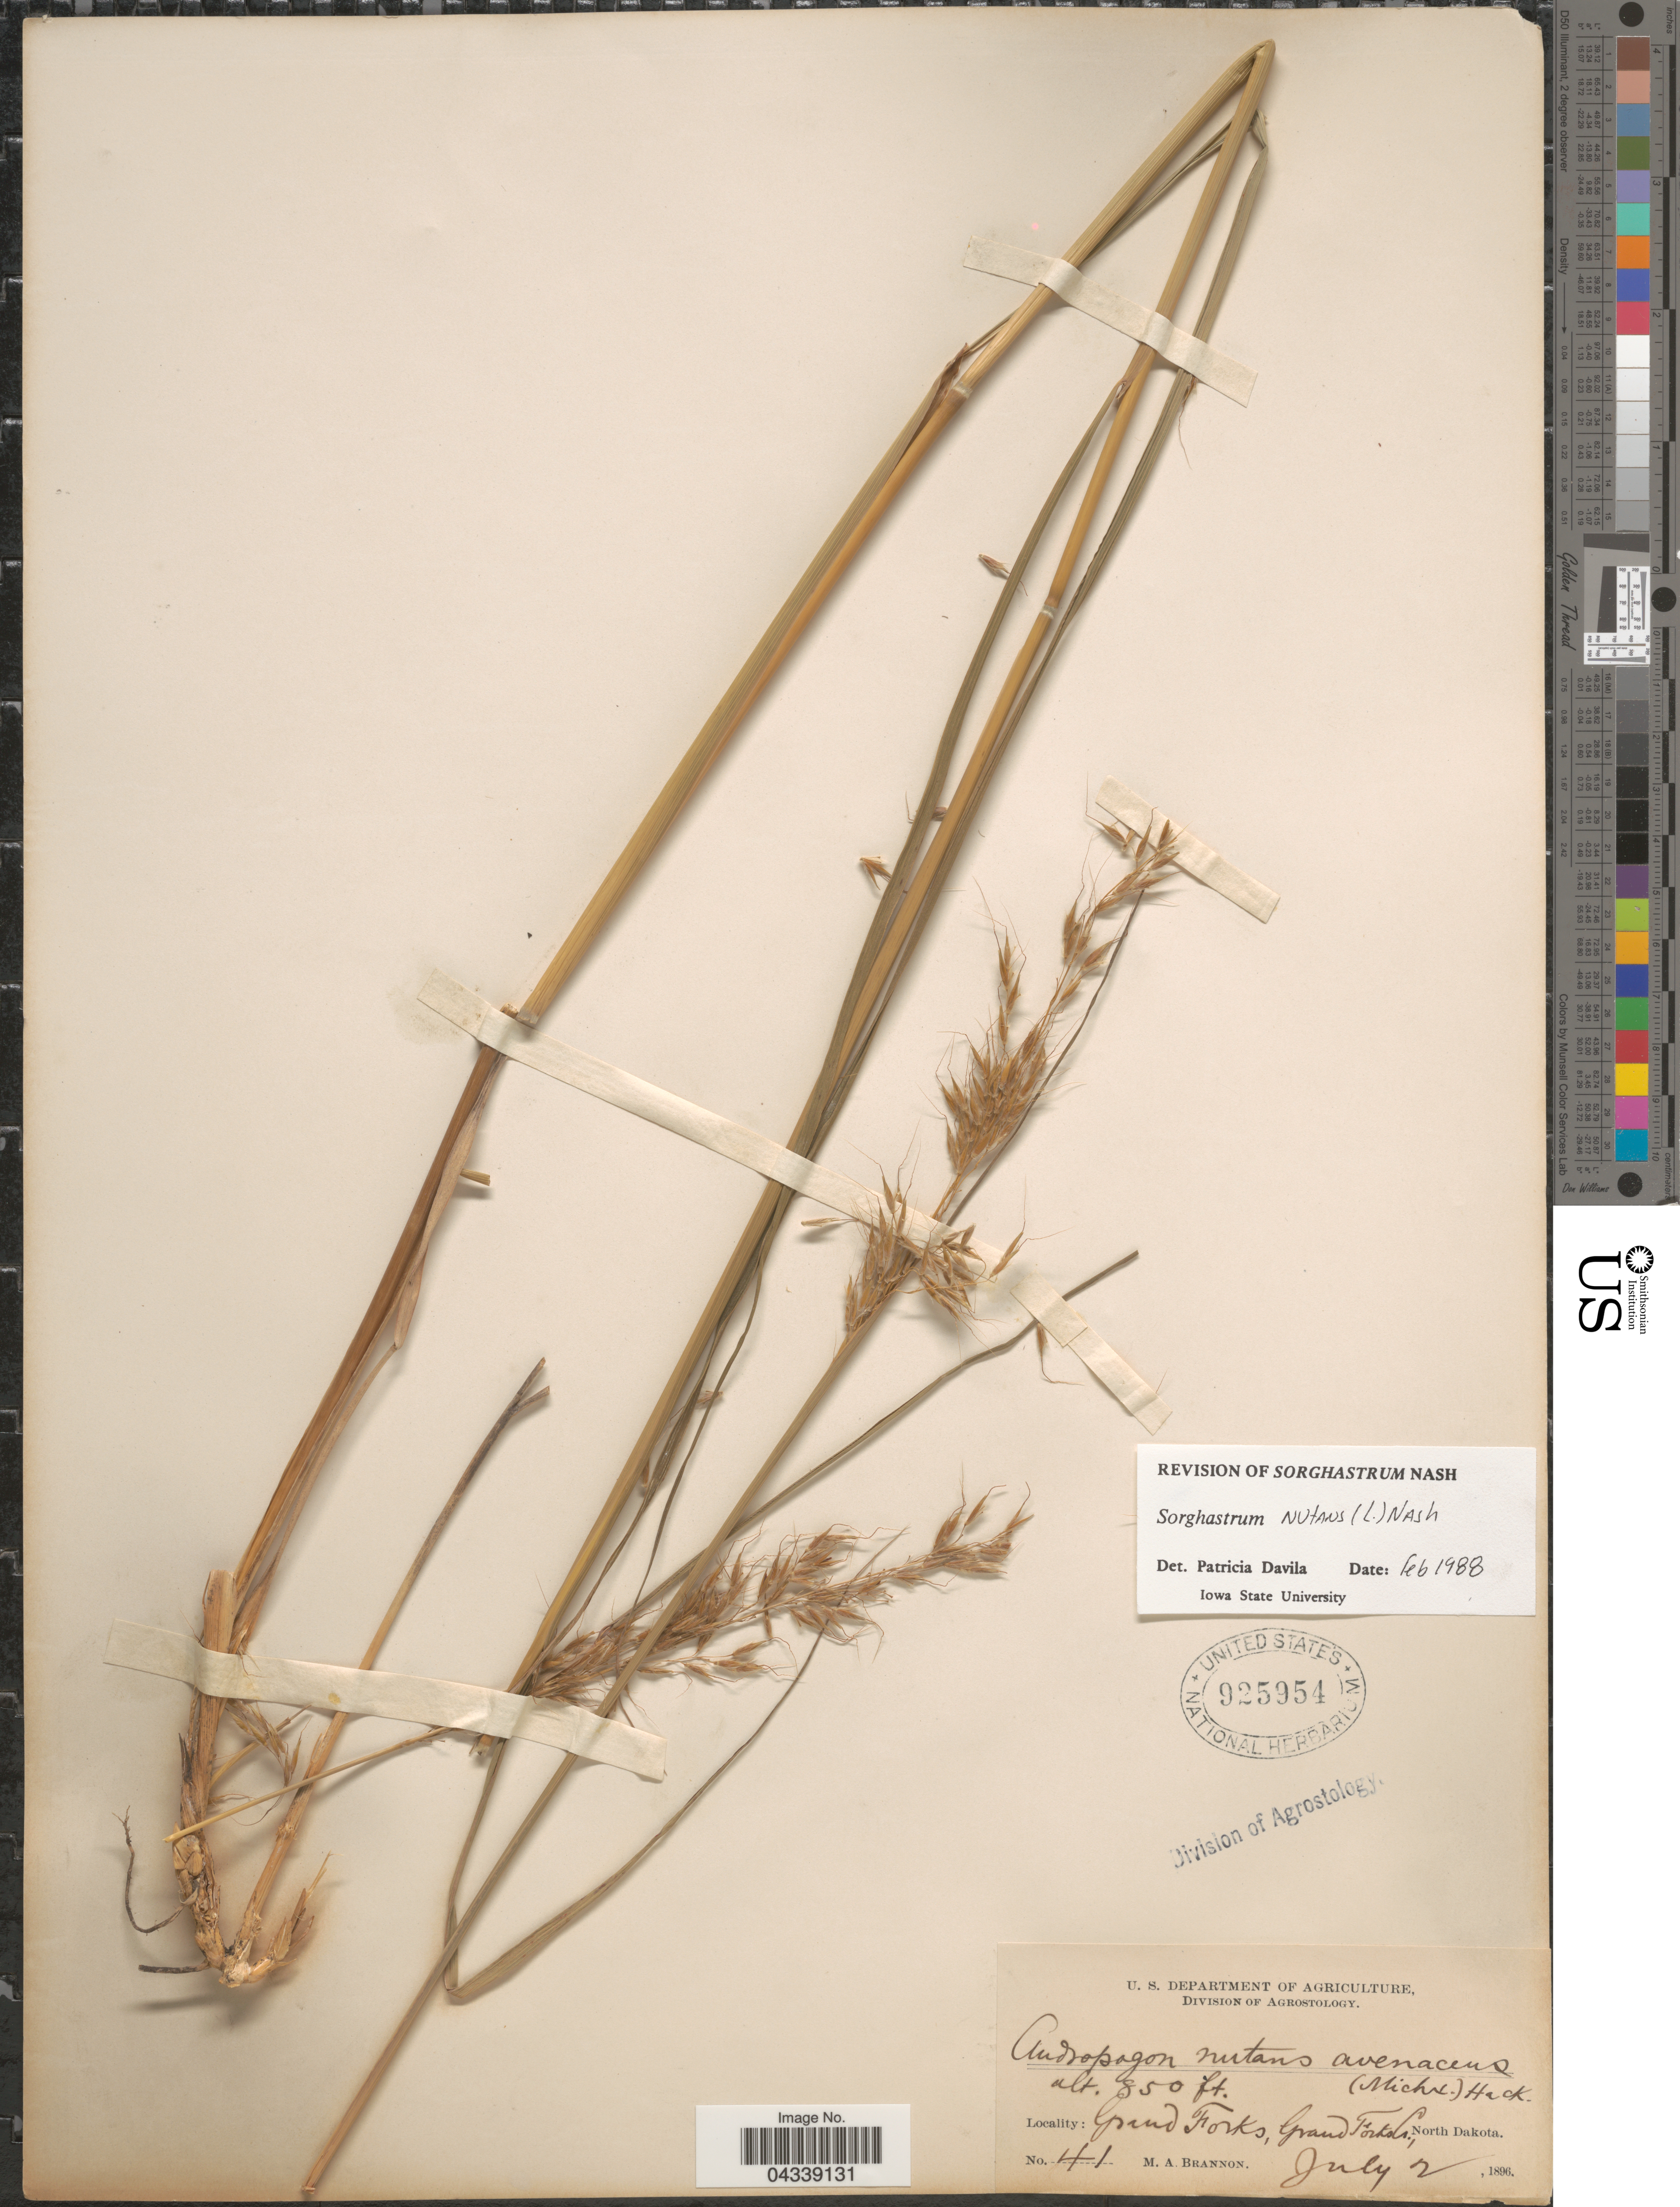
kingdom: Plantae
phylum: Tracheophyta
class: Liliopsida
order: Poales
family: Poaceae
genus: Sorghastrum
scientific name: Sorghastrum nutans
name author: (L.) Nash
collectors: M. Brannon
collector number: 41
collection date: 1896-07-02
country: United States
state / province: North Dakota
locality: Grand Forks, Grand Forks Co.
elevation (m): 259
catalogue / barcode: US 925954